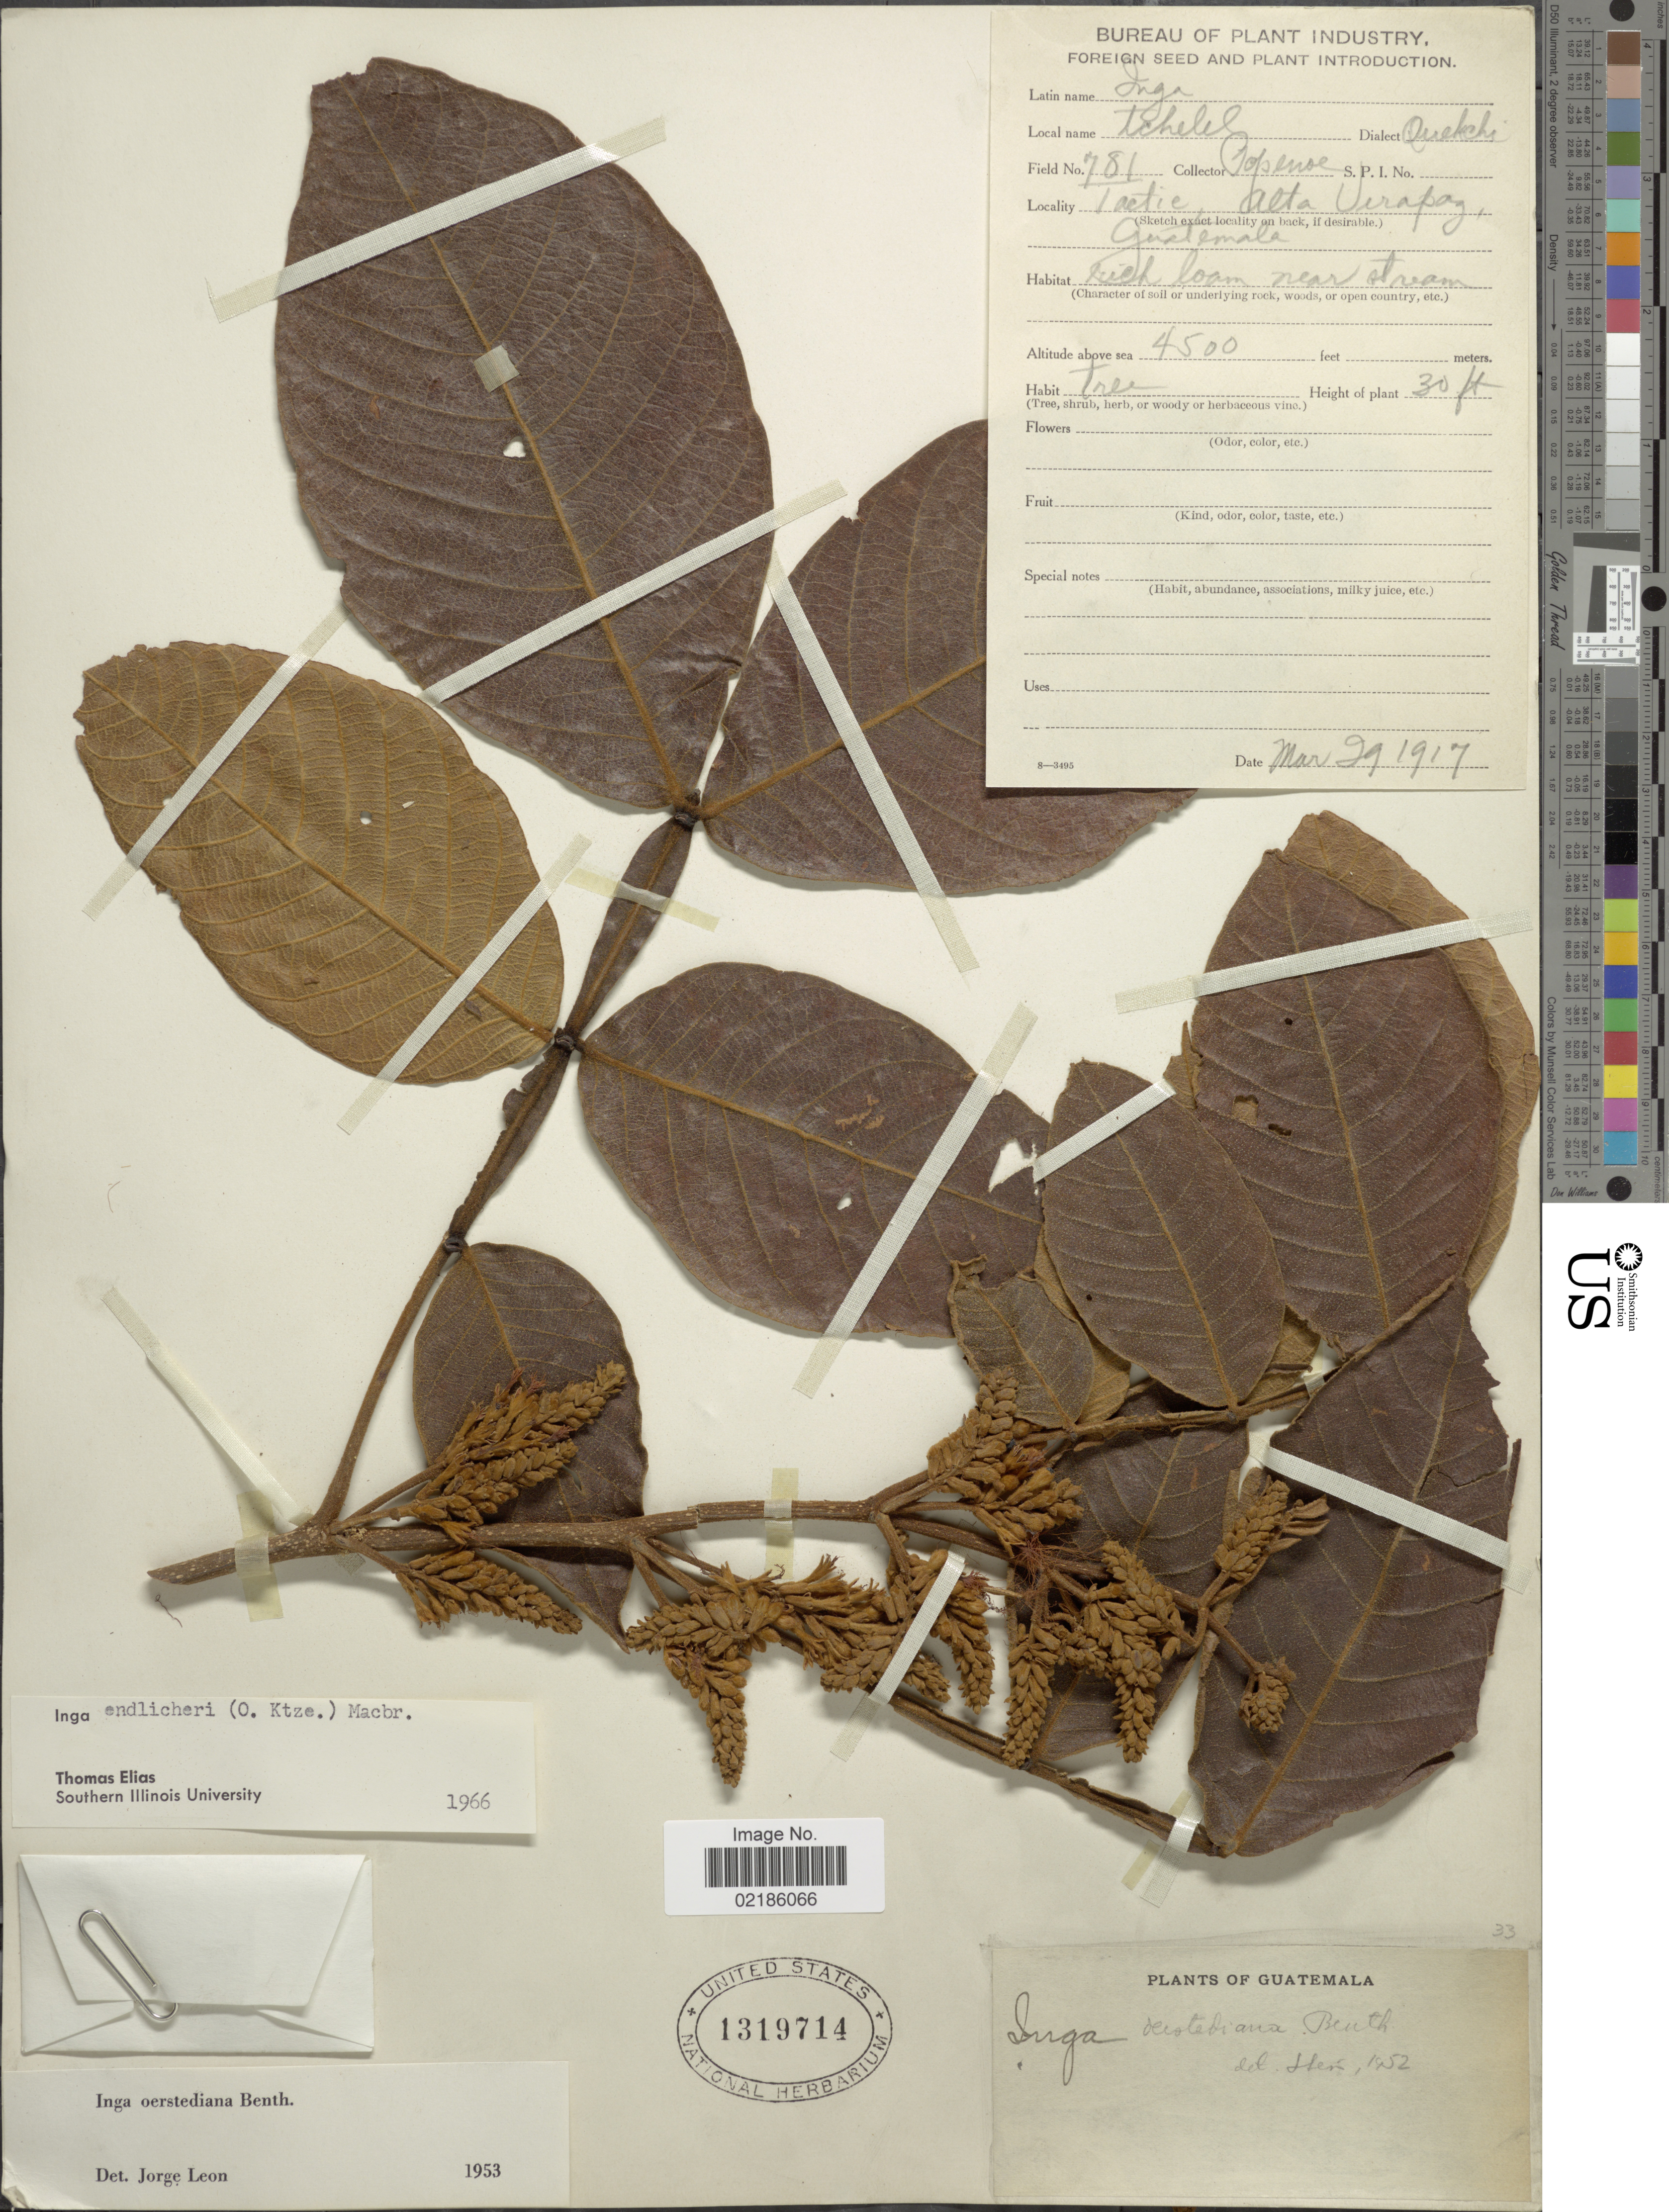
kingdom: Plantae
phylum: Tracheophyta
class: Magnoliopsida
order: Fabales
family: Fabaceae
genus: Inga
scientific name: Inga endlicheri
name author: (Kuntze) J.F. Macbr.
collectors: -- Popenoe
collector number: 781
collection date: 1917-03-29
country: Guatemala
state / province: Alta Verapaz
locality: Tactie.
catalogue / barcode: US 1319714